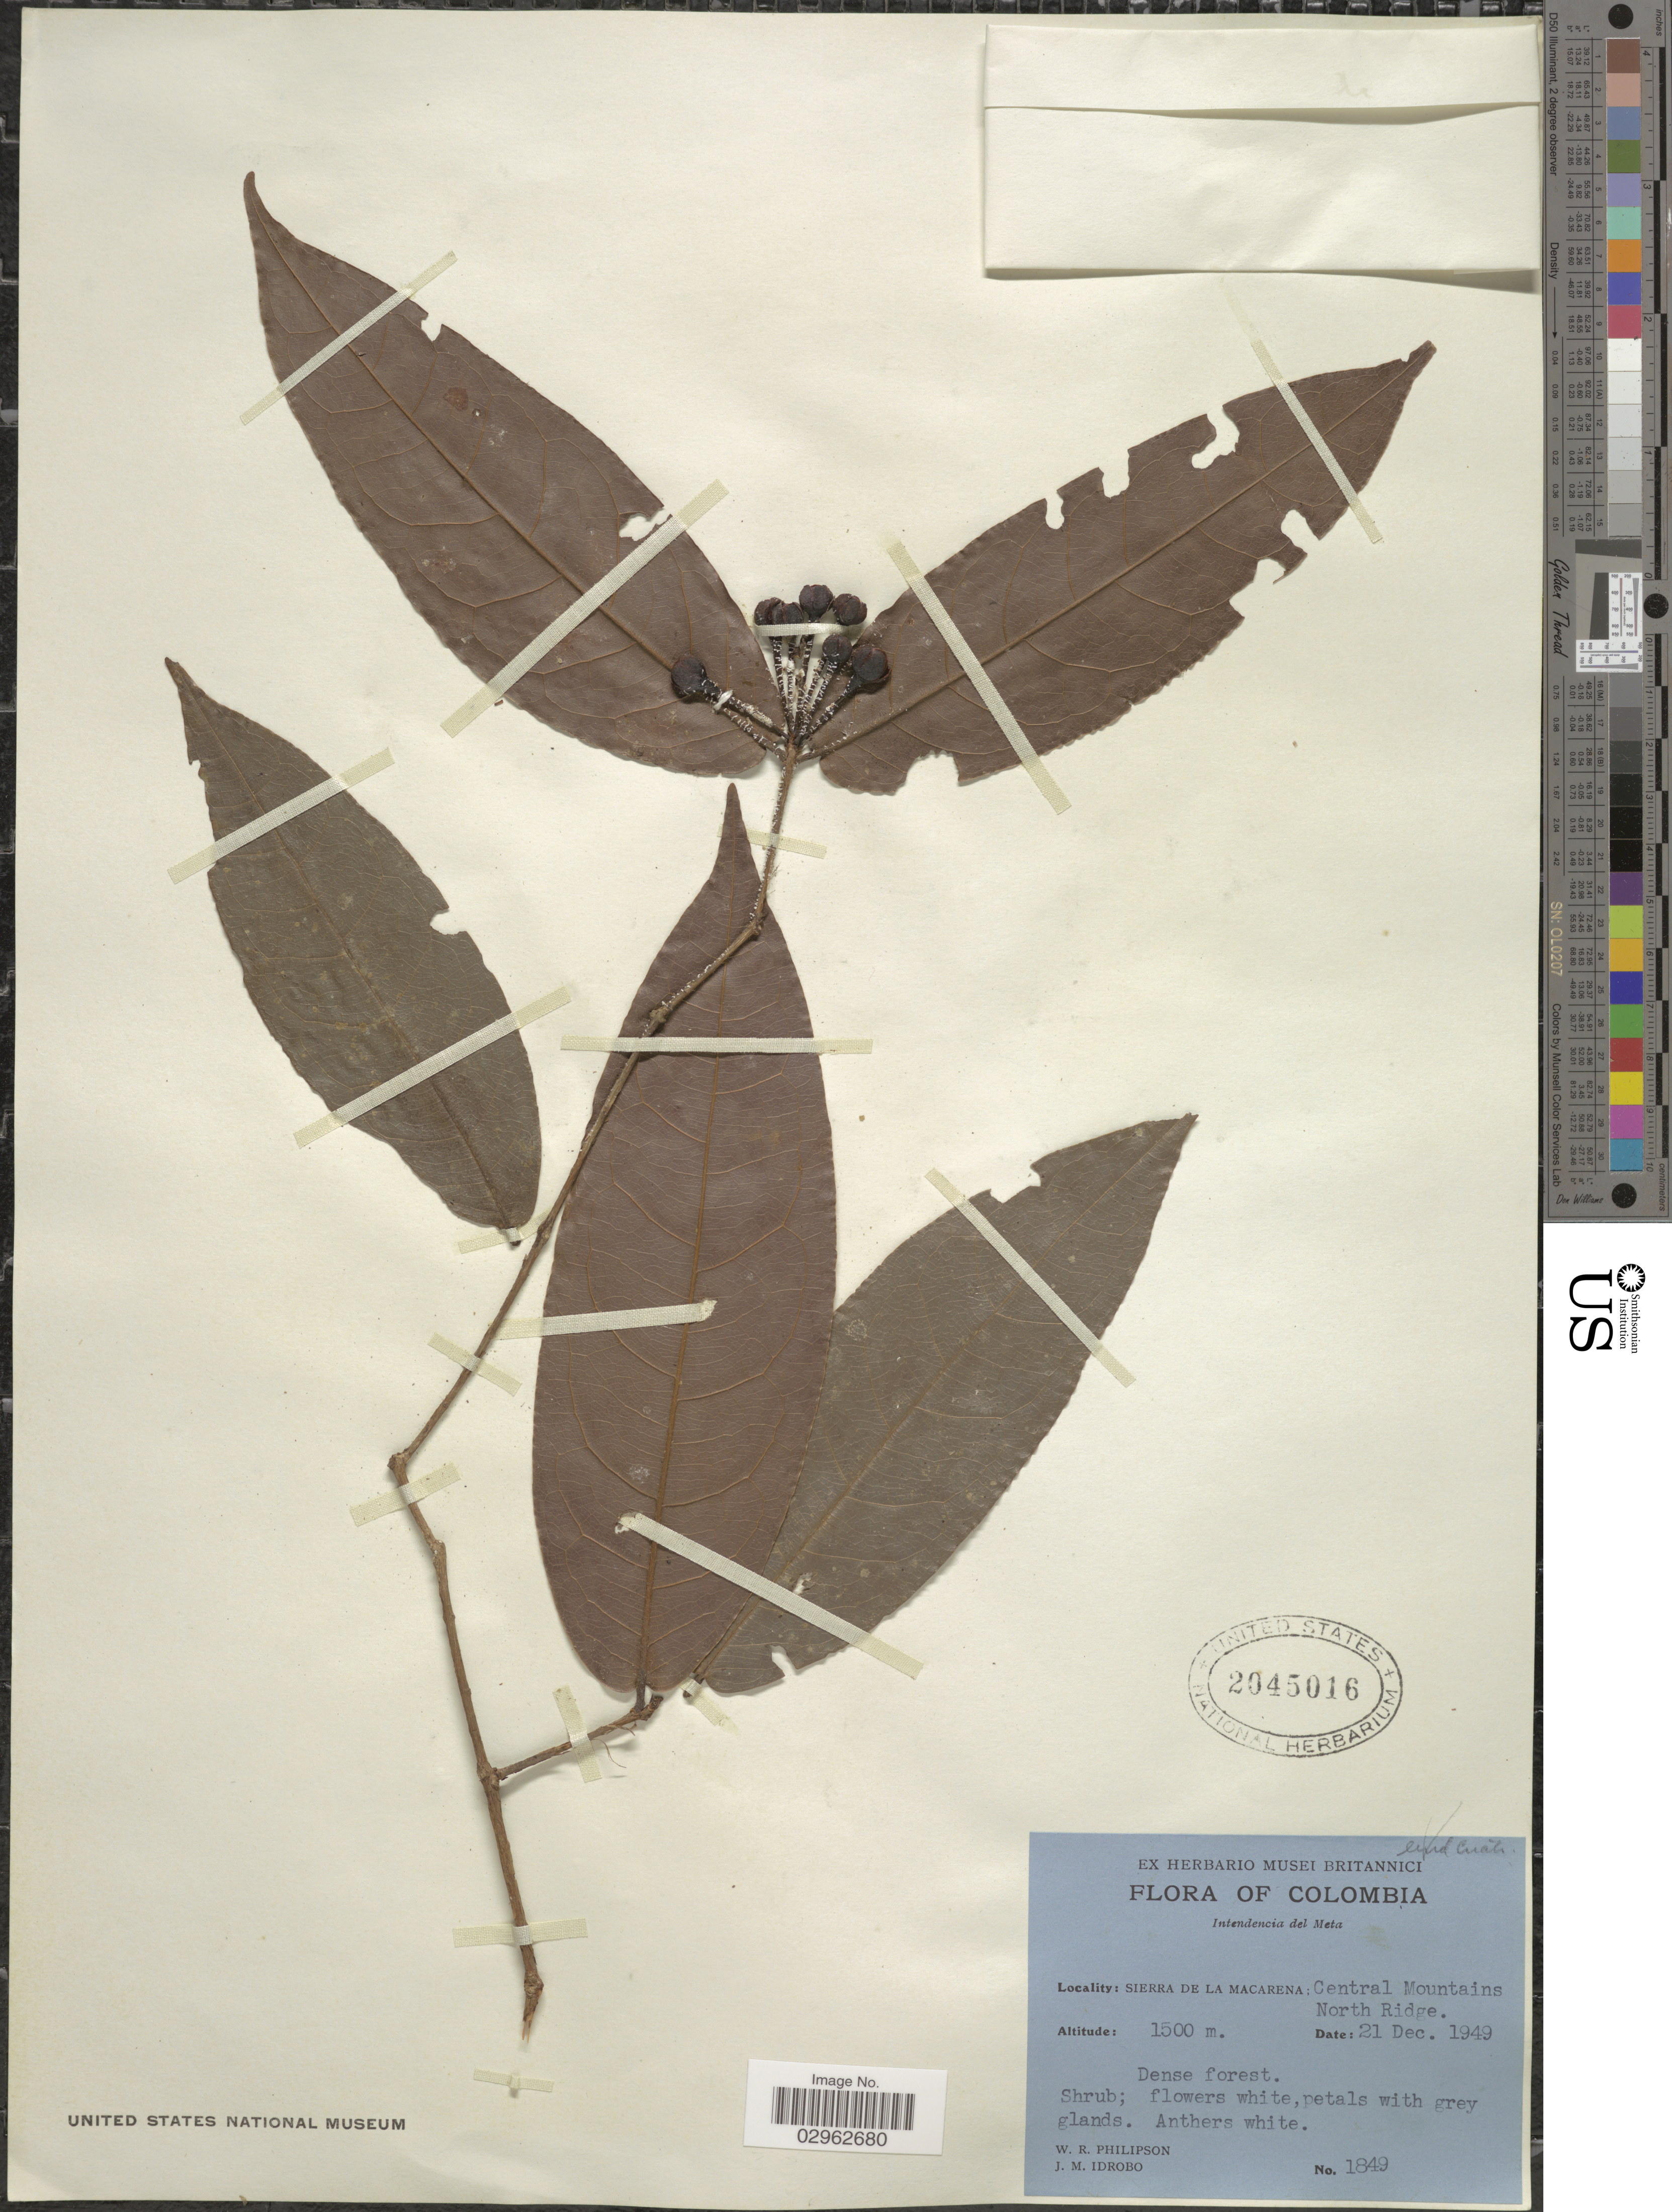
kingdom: Plantae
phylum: Tracheophyta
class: Magnoliopsida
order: Malpighiales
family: Clusiaceae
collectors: W. R. Philipson & J. M. Idrobo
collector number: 1849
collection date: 1949-12-21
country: Colombia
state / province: Meta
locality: Intendencia del Meta, Sierra De La Macarena: Central Mountains, North Ridge.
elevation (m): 1500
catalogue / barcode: US 2045016